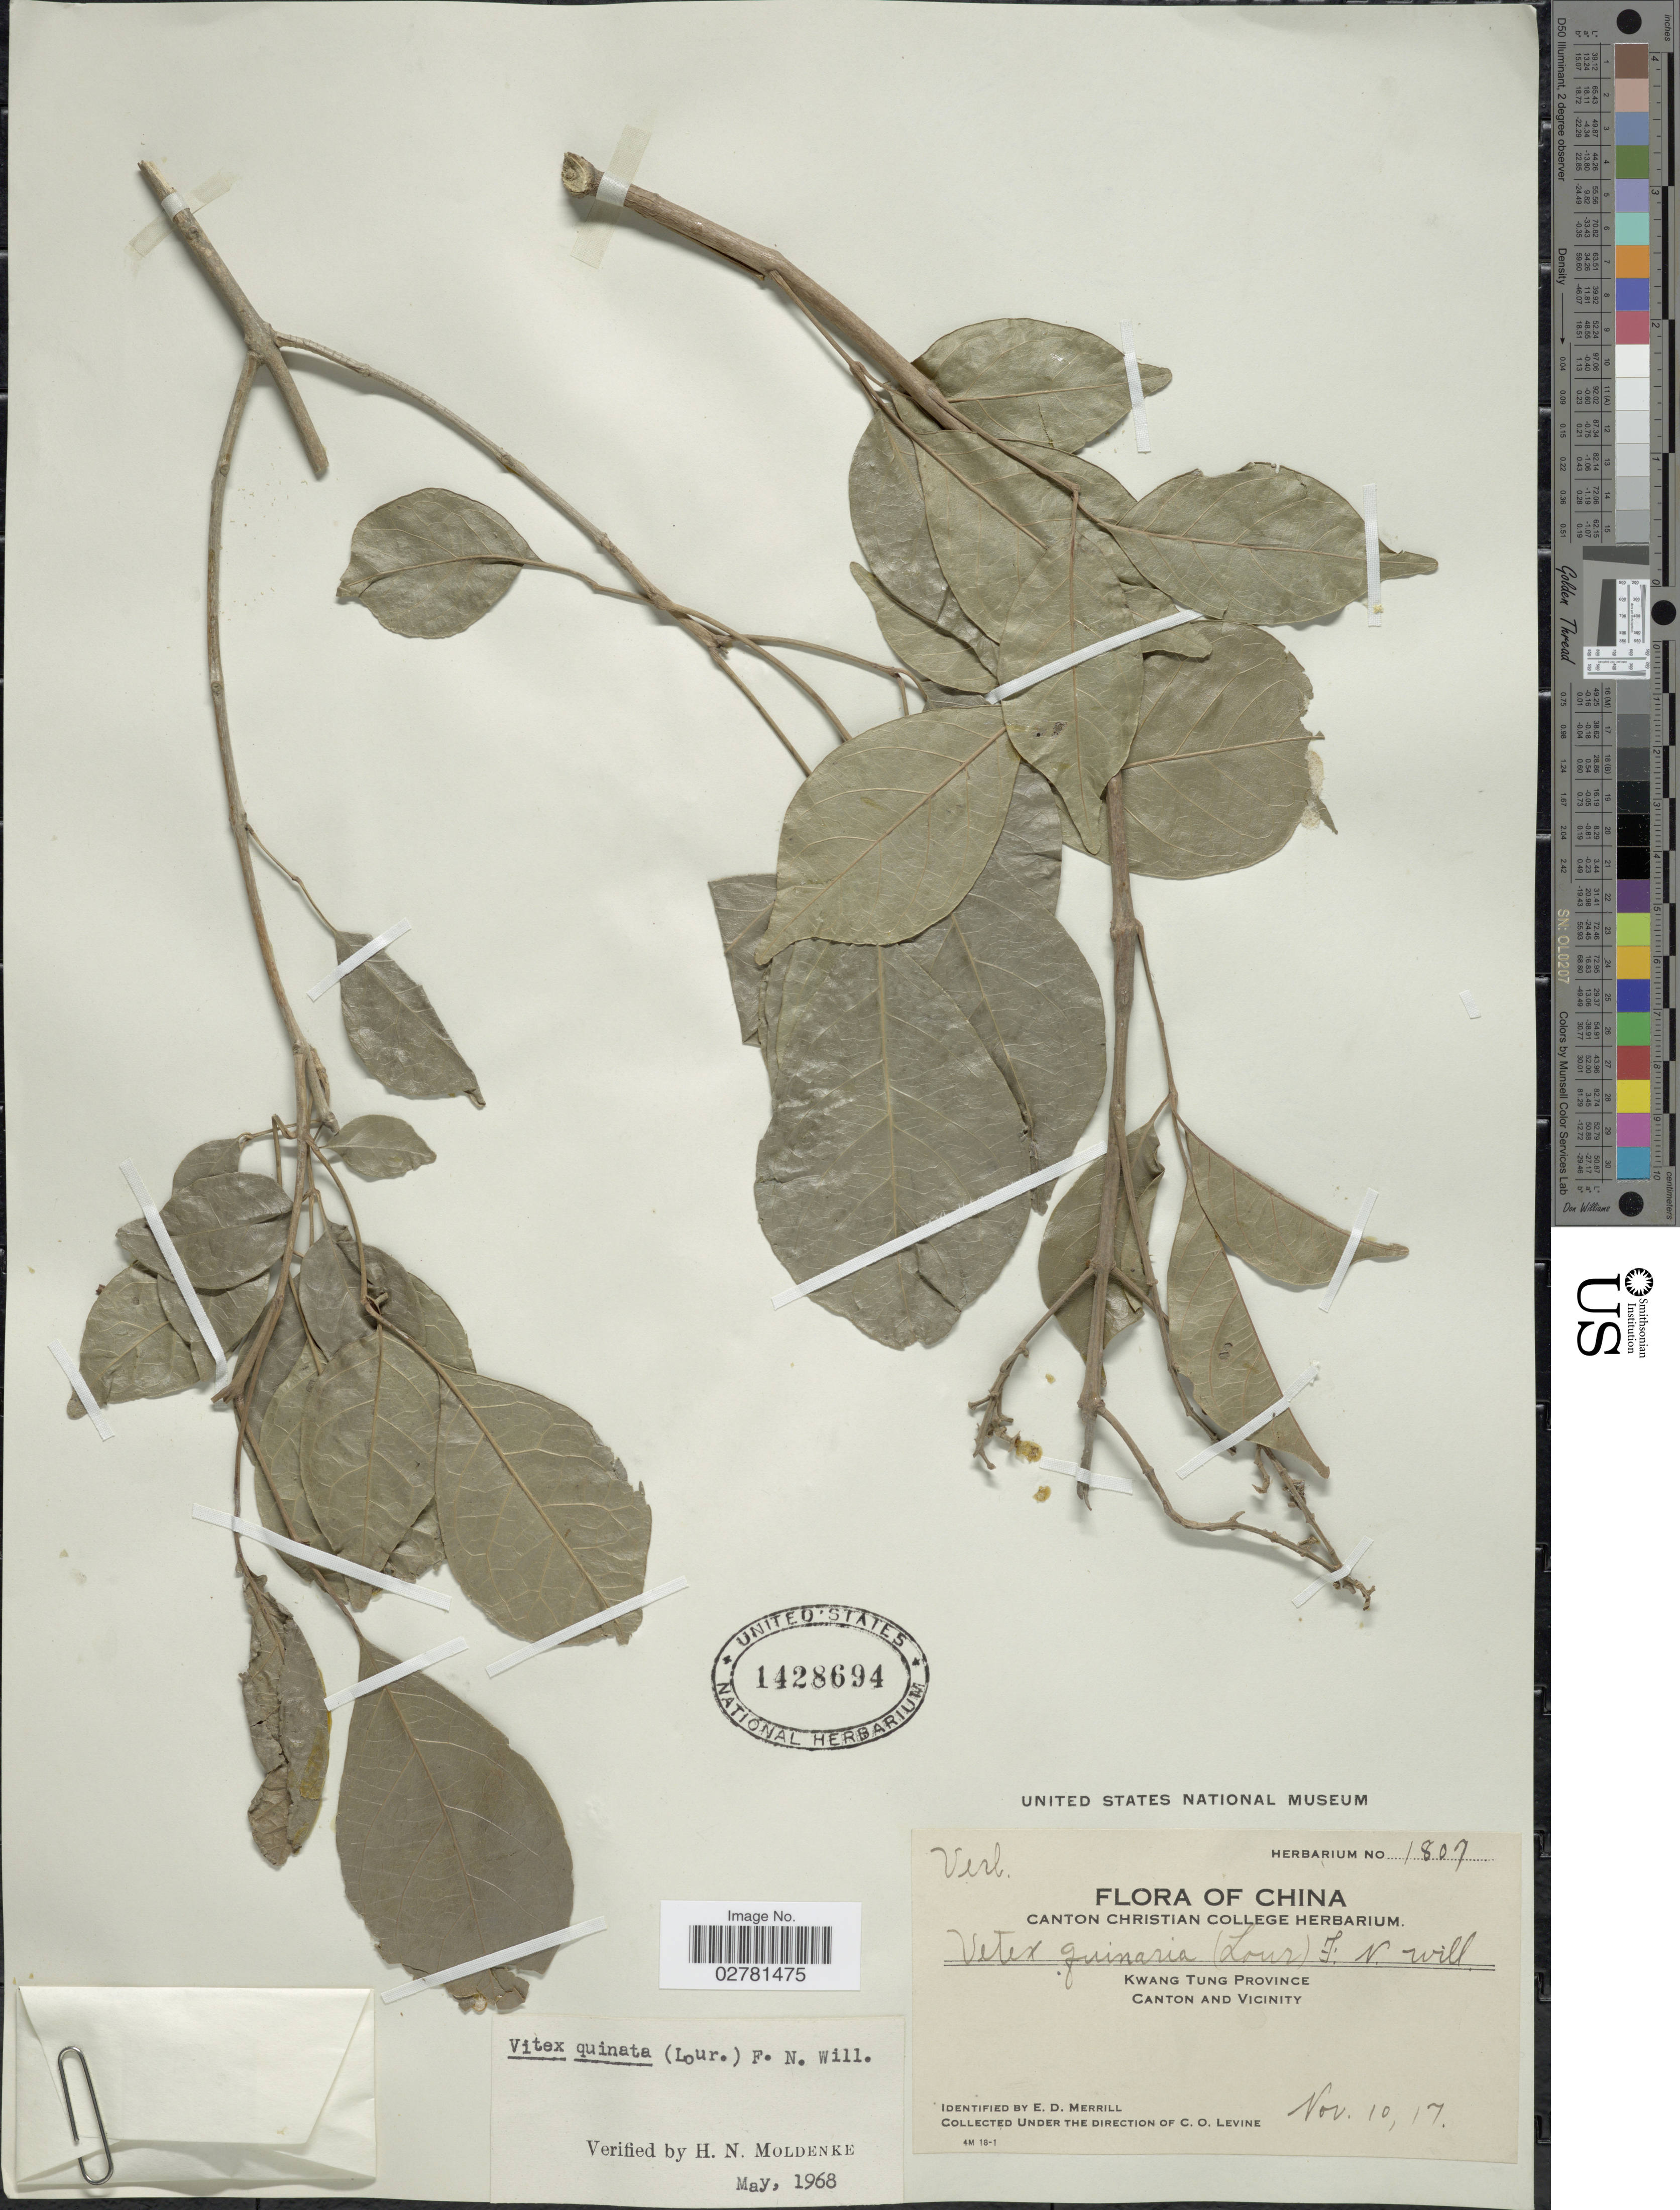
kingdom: Plantae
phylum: Tracheophyta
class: Magnoliopsida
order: Lamiales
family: Lamiaceae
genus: Vitex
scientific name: Vitex quinata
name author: (Lour.) F.N. Williams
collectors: C. O. Levine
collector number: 1807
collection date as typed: Transcribed d/m/y: 10/11/17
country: China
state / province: Guangdong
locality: Kwang Tung Province. Canton and Vicinity.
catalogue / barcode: US 1428694